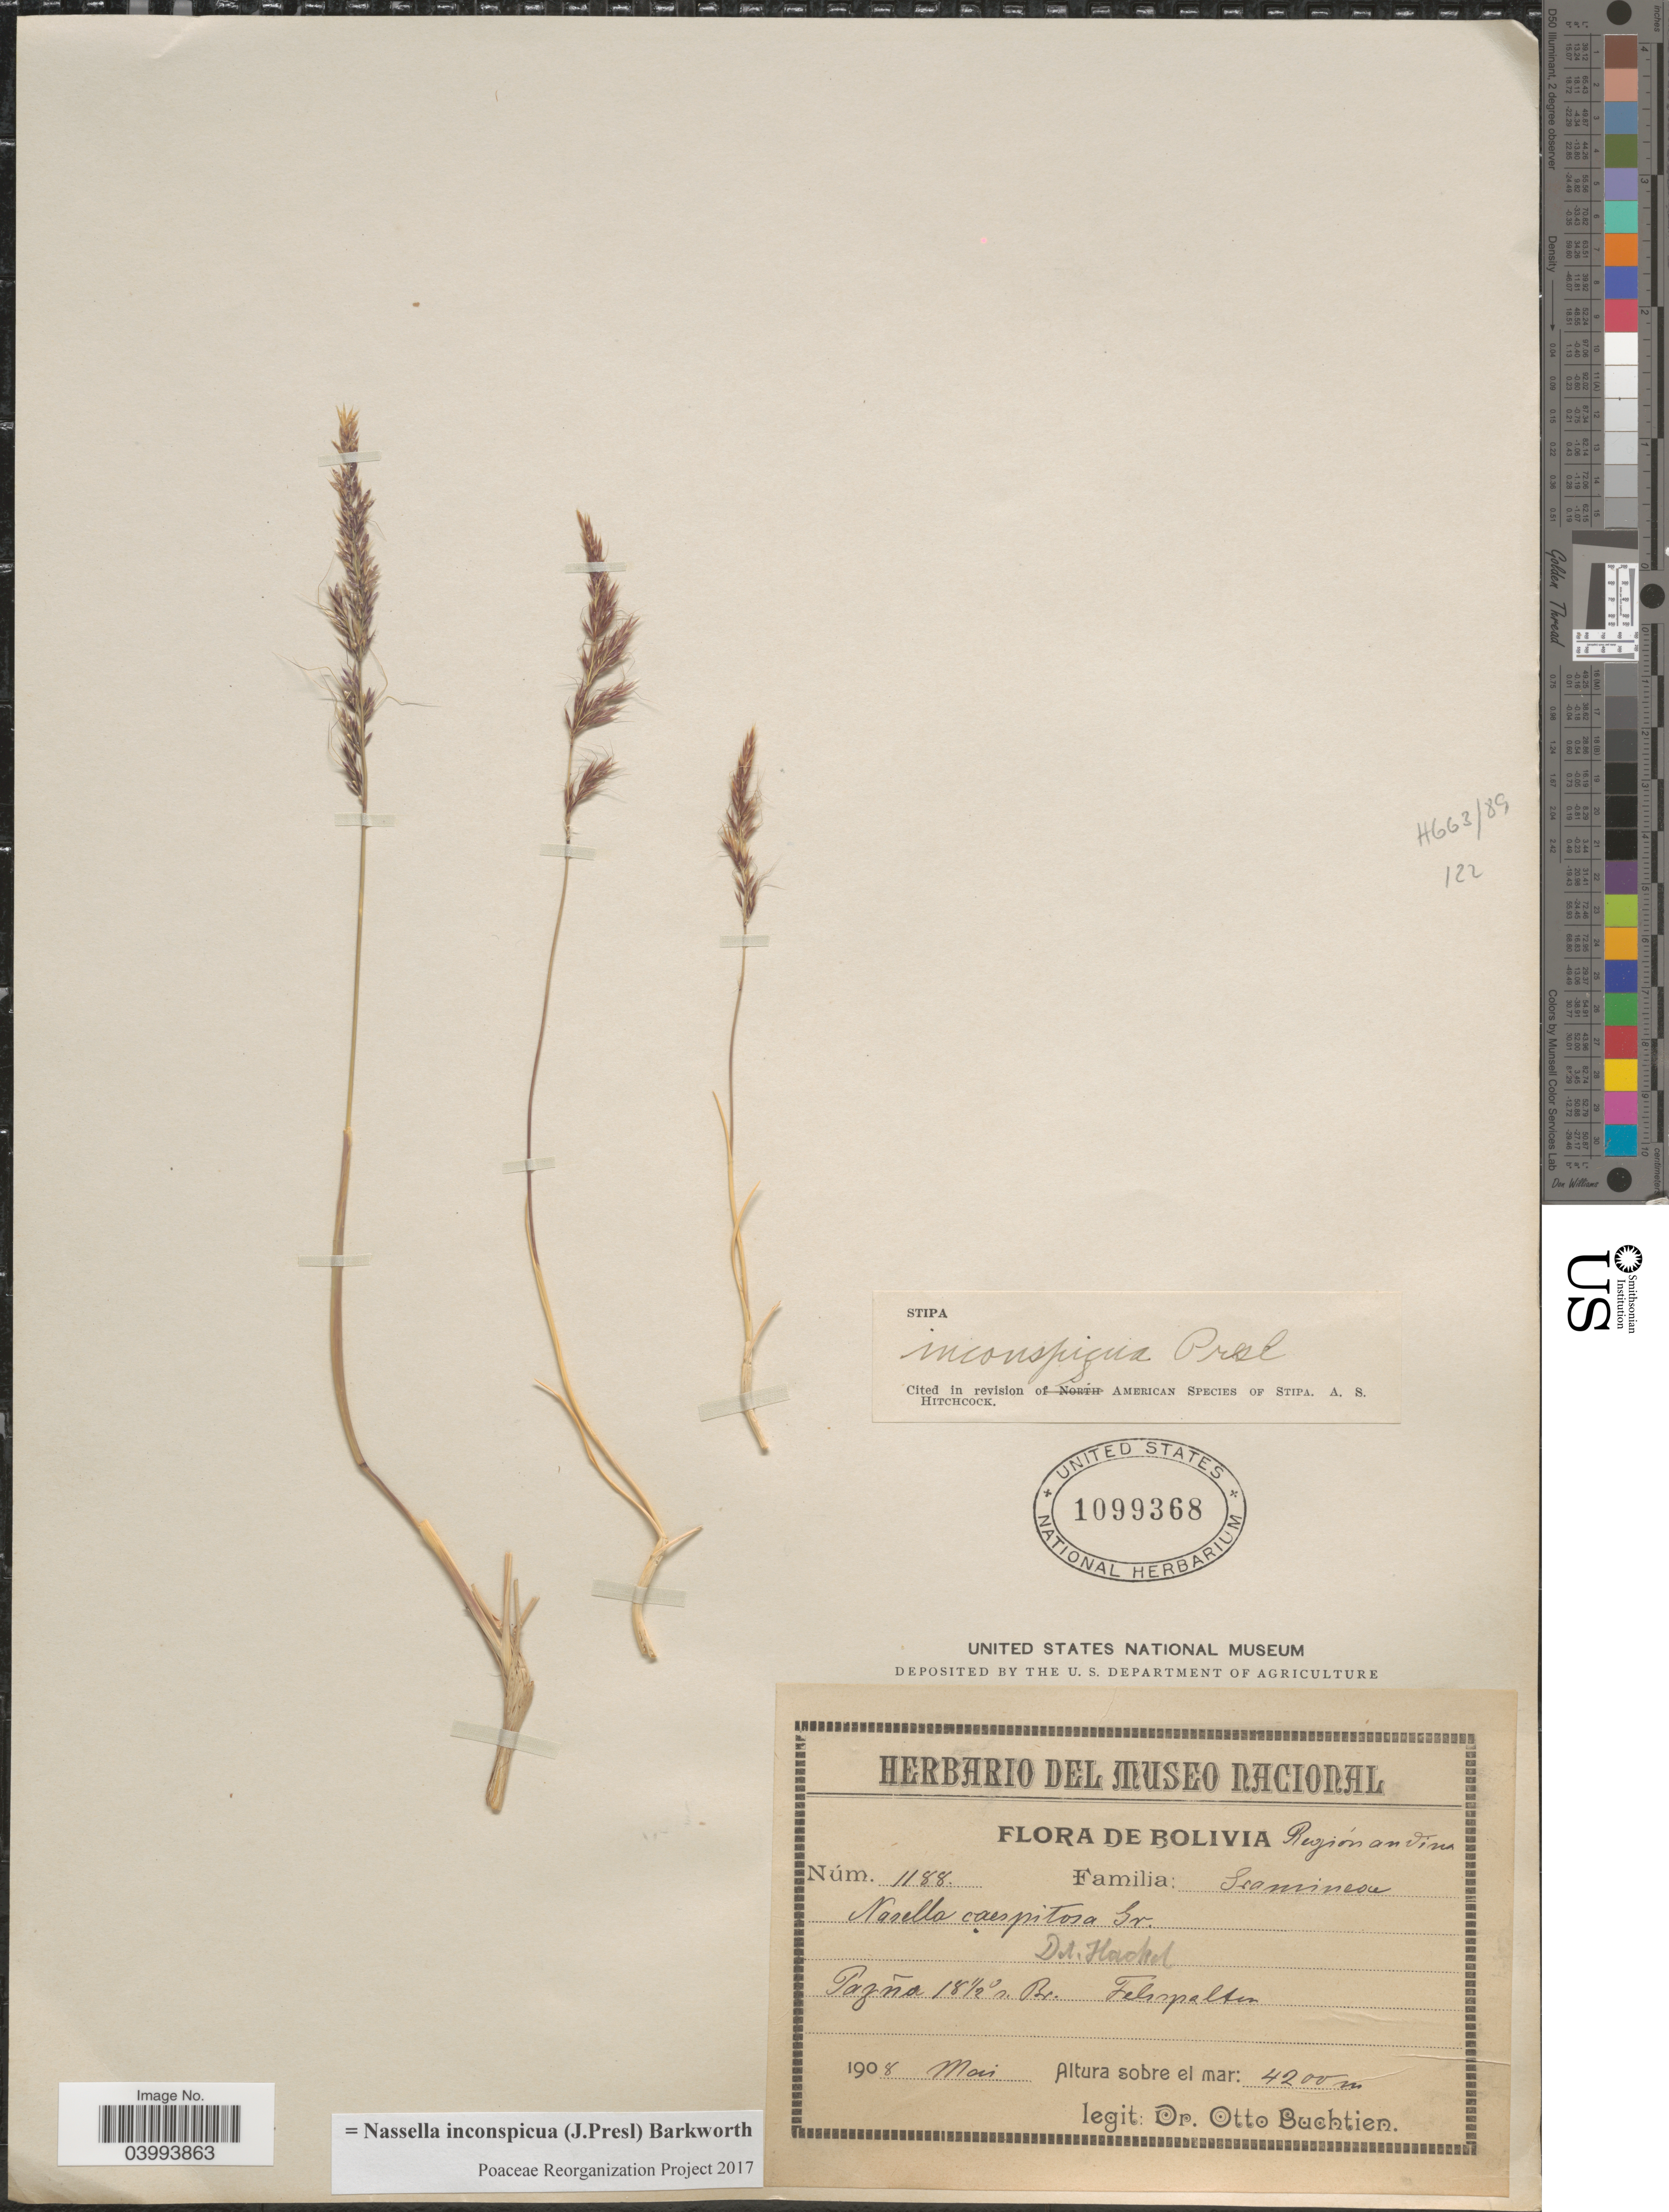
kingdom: Plantae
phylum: Tracheophyta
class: Liliopsida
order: Poales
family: Poaceae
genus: Nassella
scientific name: Nassella inconspicua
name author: (J. Presl) Barkworth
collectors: O. Buchtien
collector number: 1188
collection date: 1908-05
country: Bolivia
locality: Región andine. Pazña 18½º n. Br. Felsspalten.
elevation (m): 4200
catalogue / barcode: US 1099368